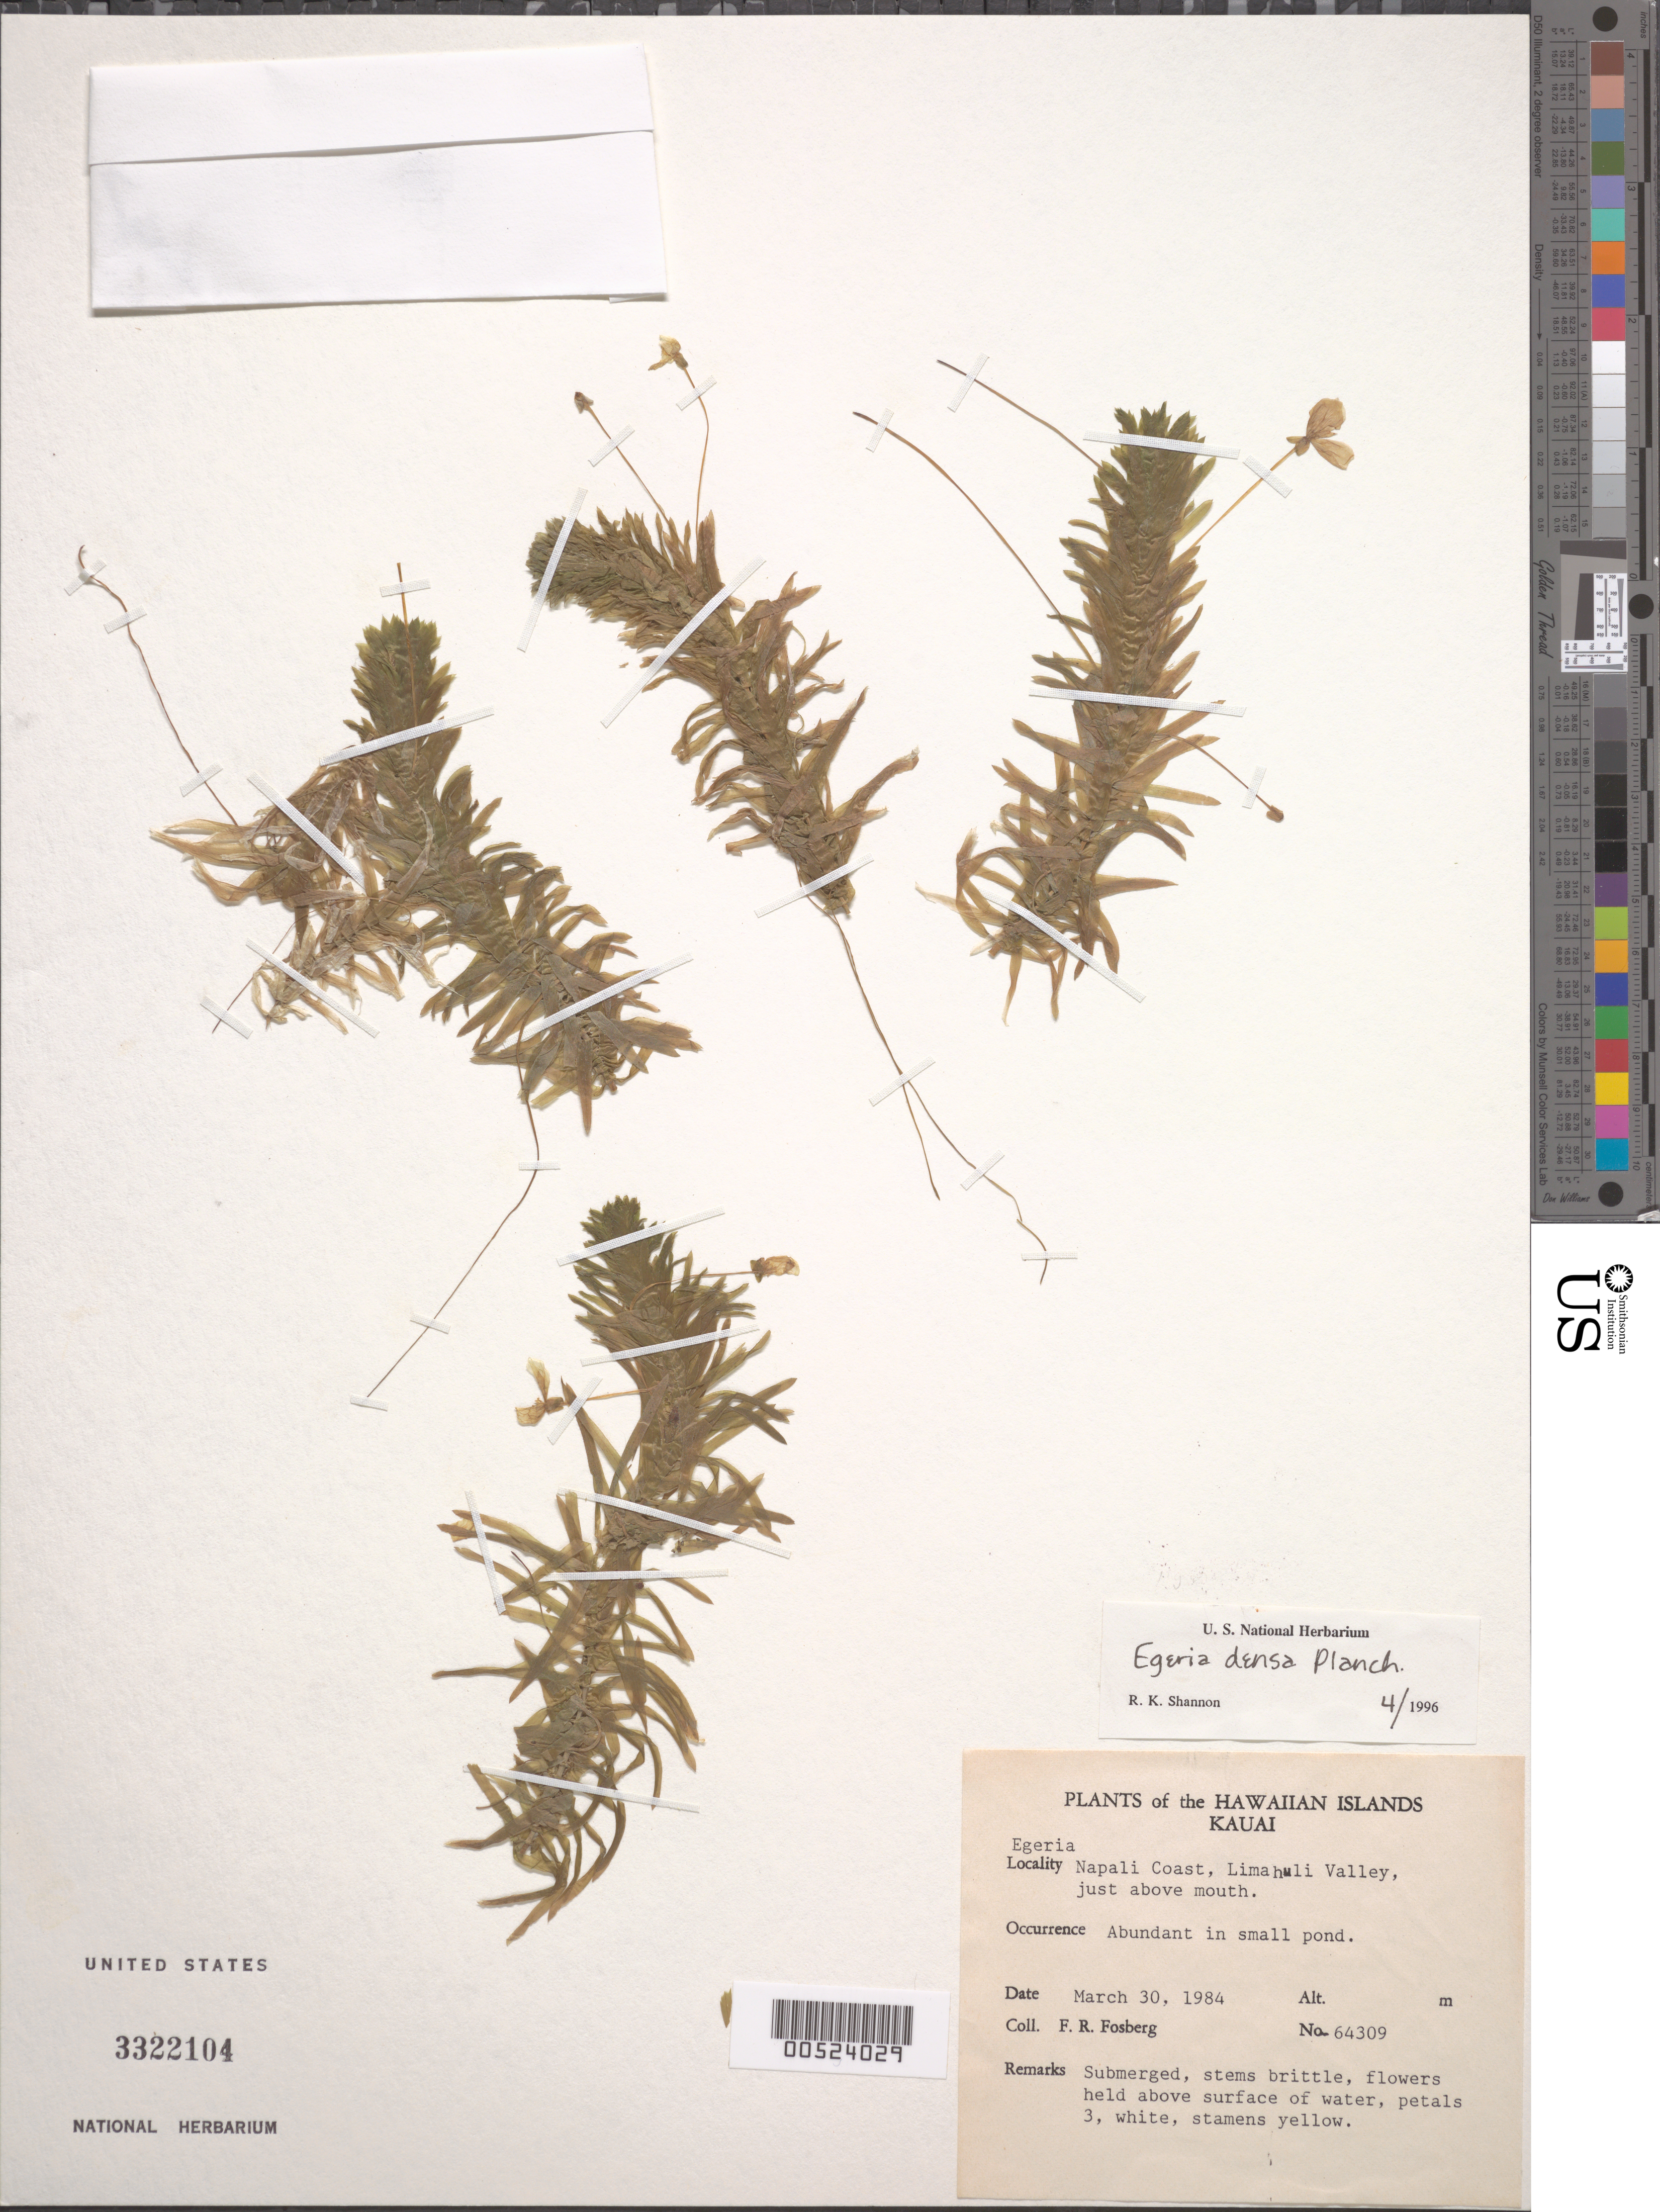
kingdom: Plantae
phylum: Tracheophyta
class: Liliopsida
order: Alismatales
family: Hydrocharitaceae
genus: Egeria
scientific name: Egeria densa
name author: Planch.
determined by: Shannon, R. K., (UNITED STATES)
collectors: F. R. Fosberg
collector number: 64309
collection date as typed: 30 Mar 1984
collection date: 1984-03-30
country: United States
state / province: Hawaii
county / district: Kauai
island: Kaua'i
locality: Napali Coast, Limahuli Valley, just above mouth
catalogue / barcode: US 3322104